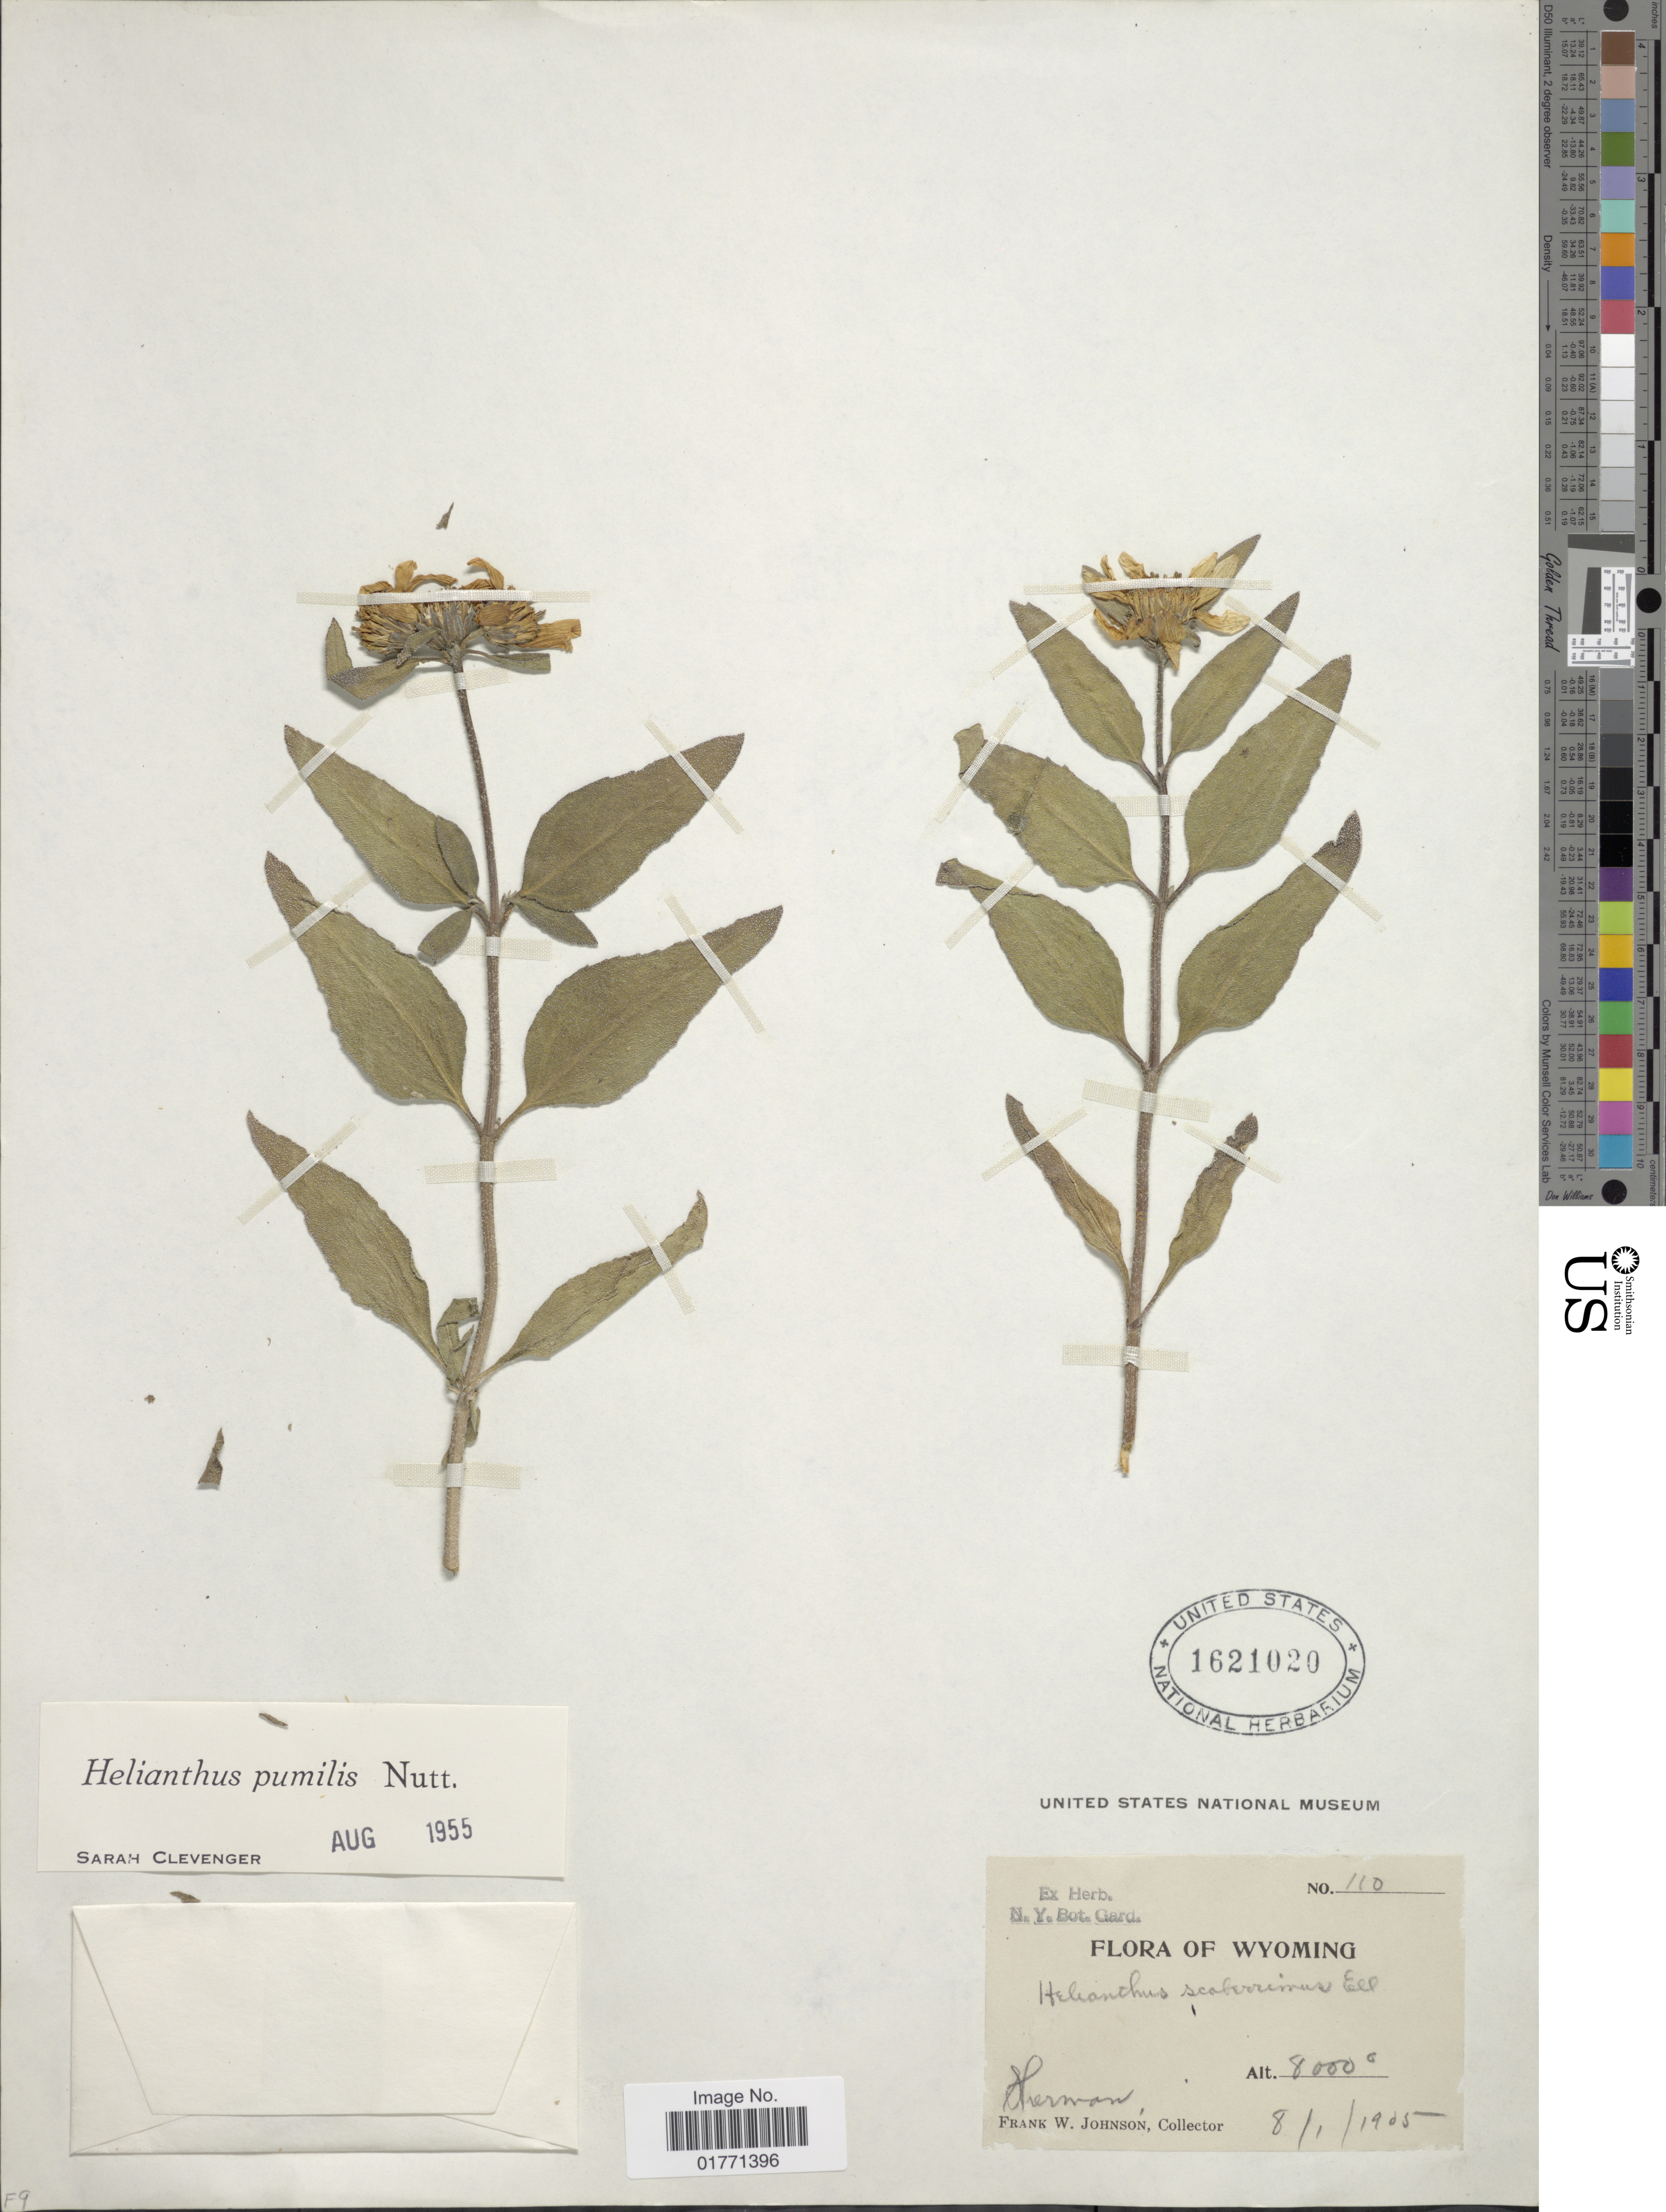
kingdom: Plantae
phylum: Tracheophyta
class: Magnoliopsida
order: Asterales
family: Asteraceae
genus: Helianthus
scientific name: Helianthus pumilis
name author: Nutt.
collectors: F. W. Johnson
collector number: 110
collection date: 1905-08-01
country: United States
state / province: Wyoming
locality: Herman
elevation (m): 2438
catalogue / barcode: US 1621020